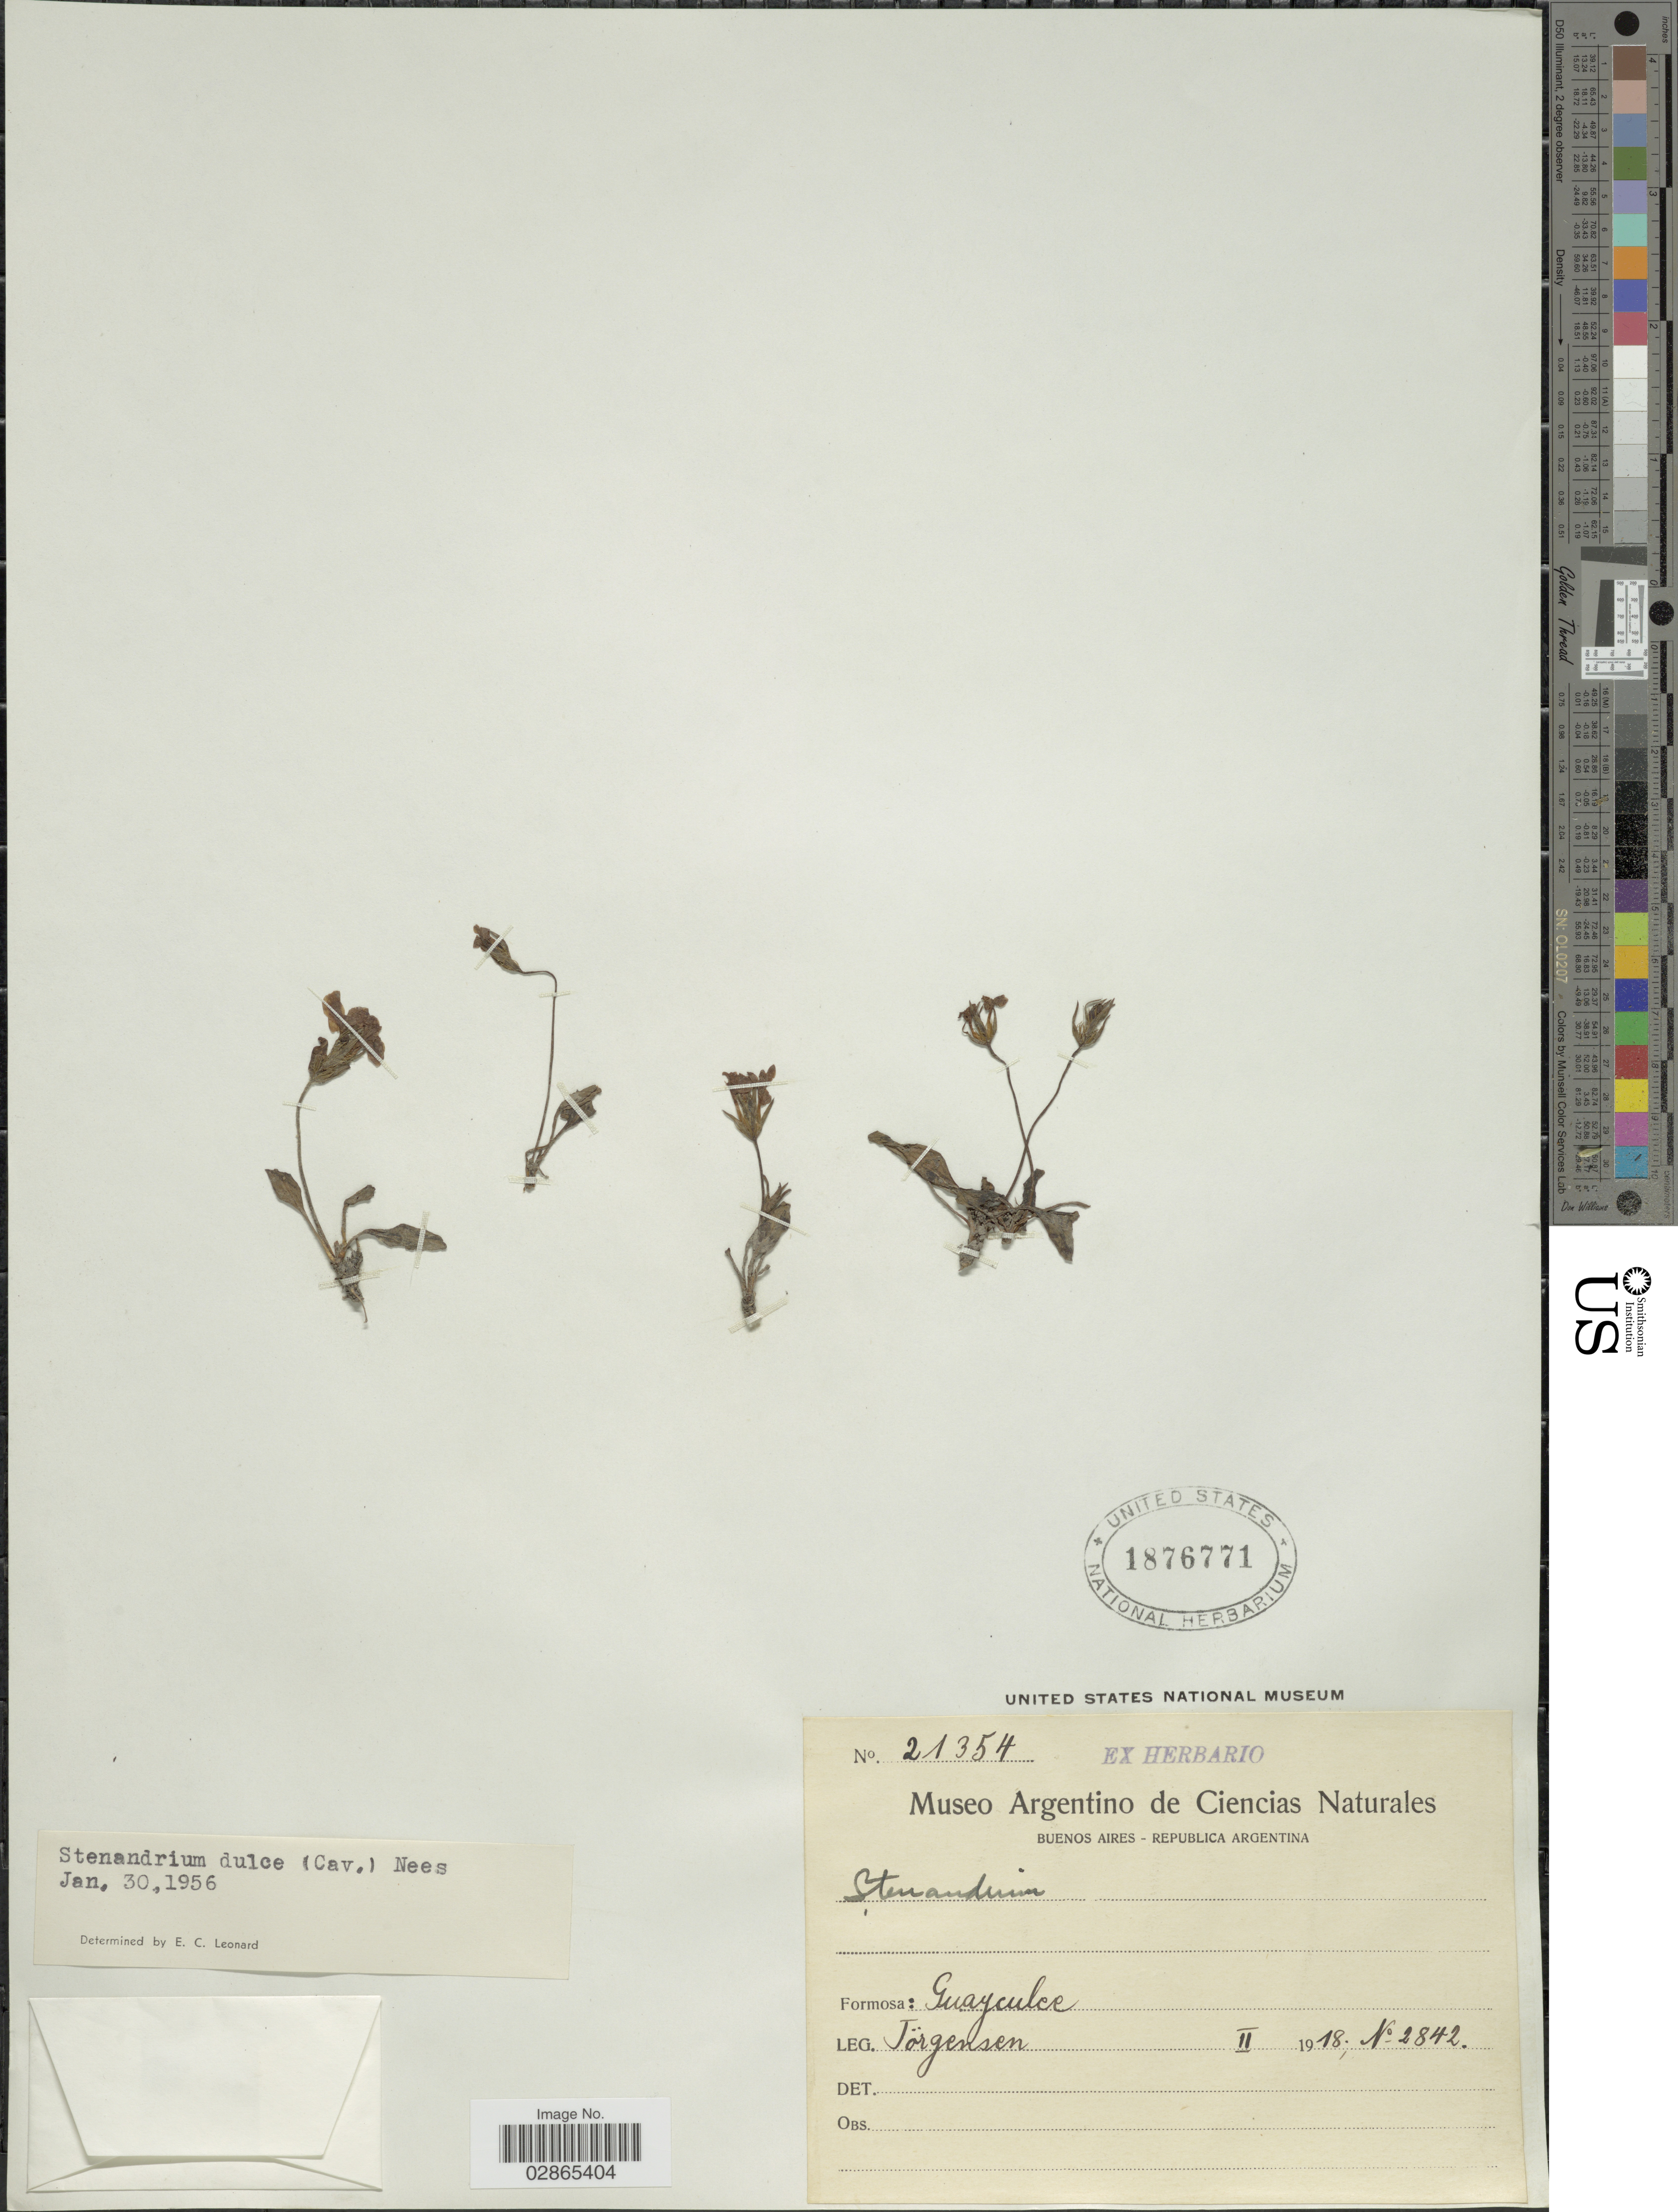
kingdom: Plantae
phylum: Tracheophyta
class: Magnoliopsida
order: Lamiales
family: Acanthaceae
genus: Stenandrium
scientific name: Stenandrium neesianum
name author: Lindau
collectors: Jorgensen, --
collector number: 2842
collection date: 1918-02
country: Argentina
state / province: Formosa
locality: Guaycalea.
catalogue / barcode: US 1876771